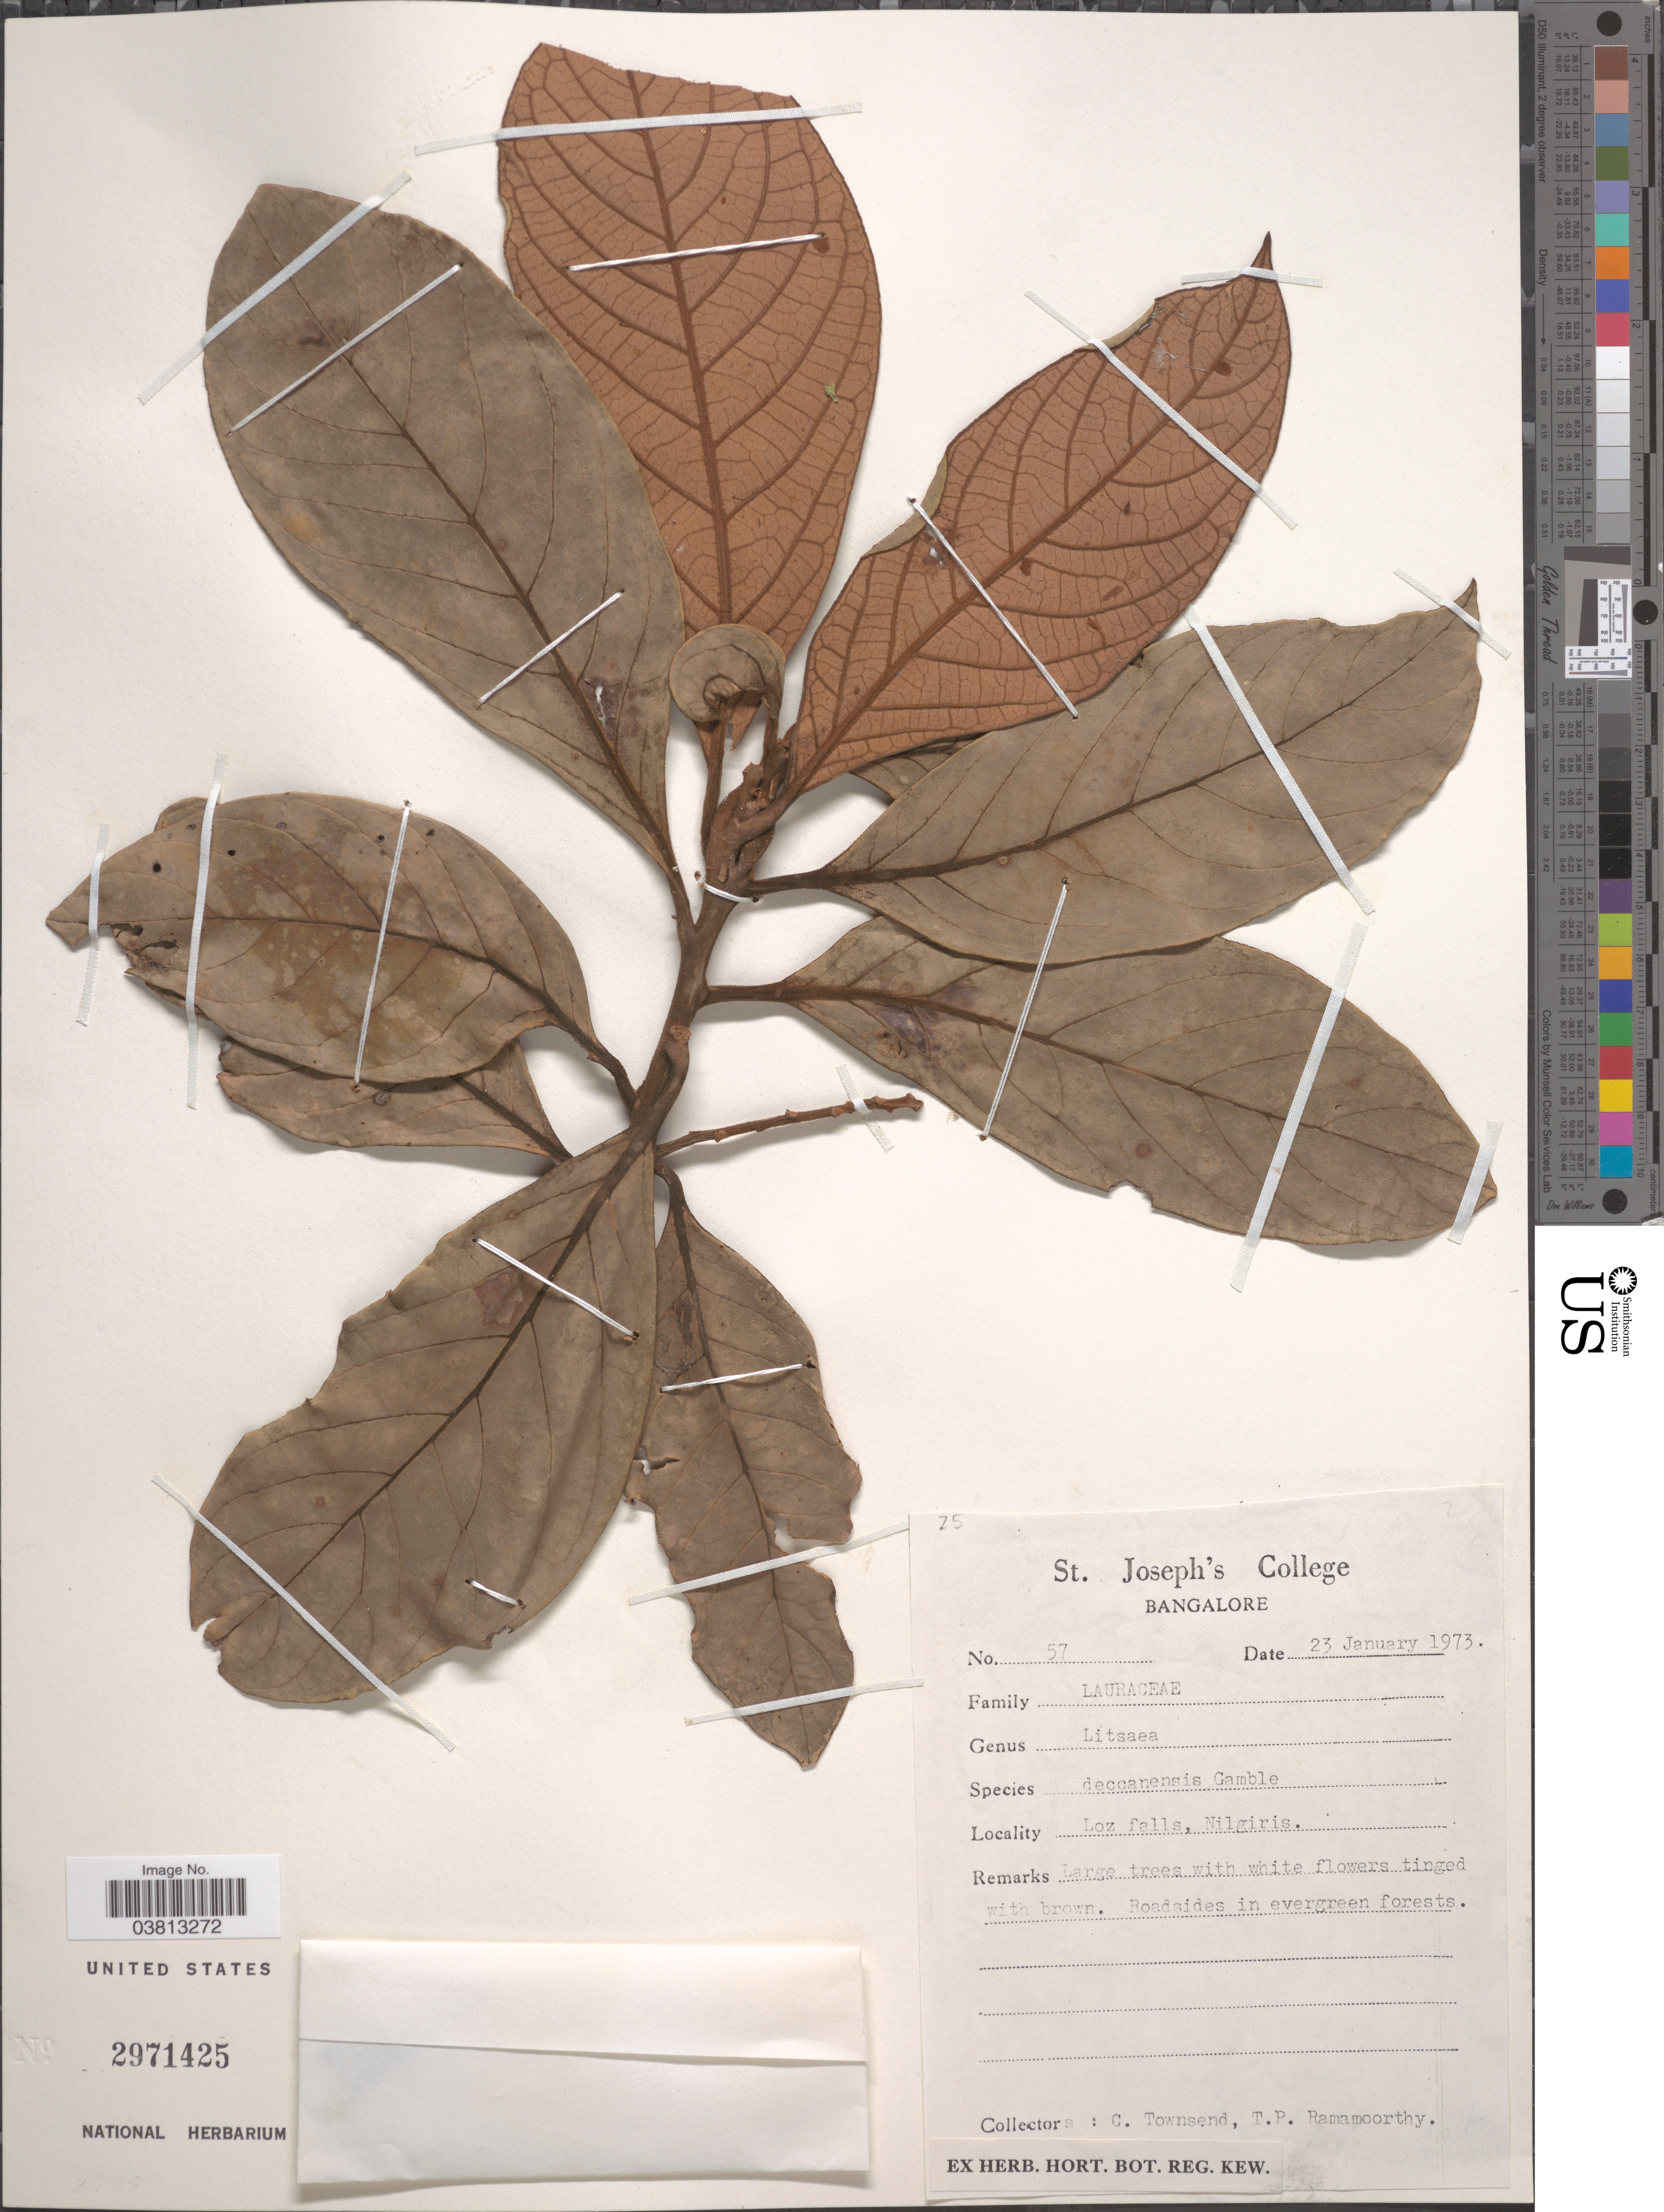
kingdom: Plantae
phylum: Tracheophyta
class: Magnoliopsida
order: Laurales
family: Lauraceae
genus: Litsea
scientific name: Litsea deccanensis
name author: Gamble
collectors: C. Townsend & T. P. Ramamoorthy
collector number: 57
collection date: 1973-01-23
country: India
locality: Los falls, Nilgiris.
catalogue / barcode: US 2971425